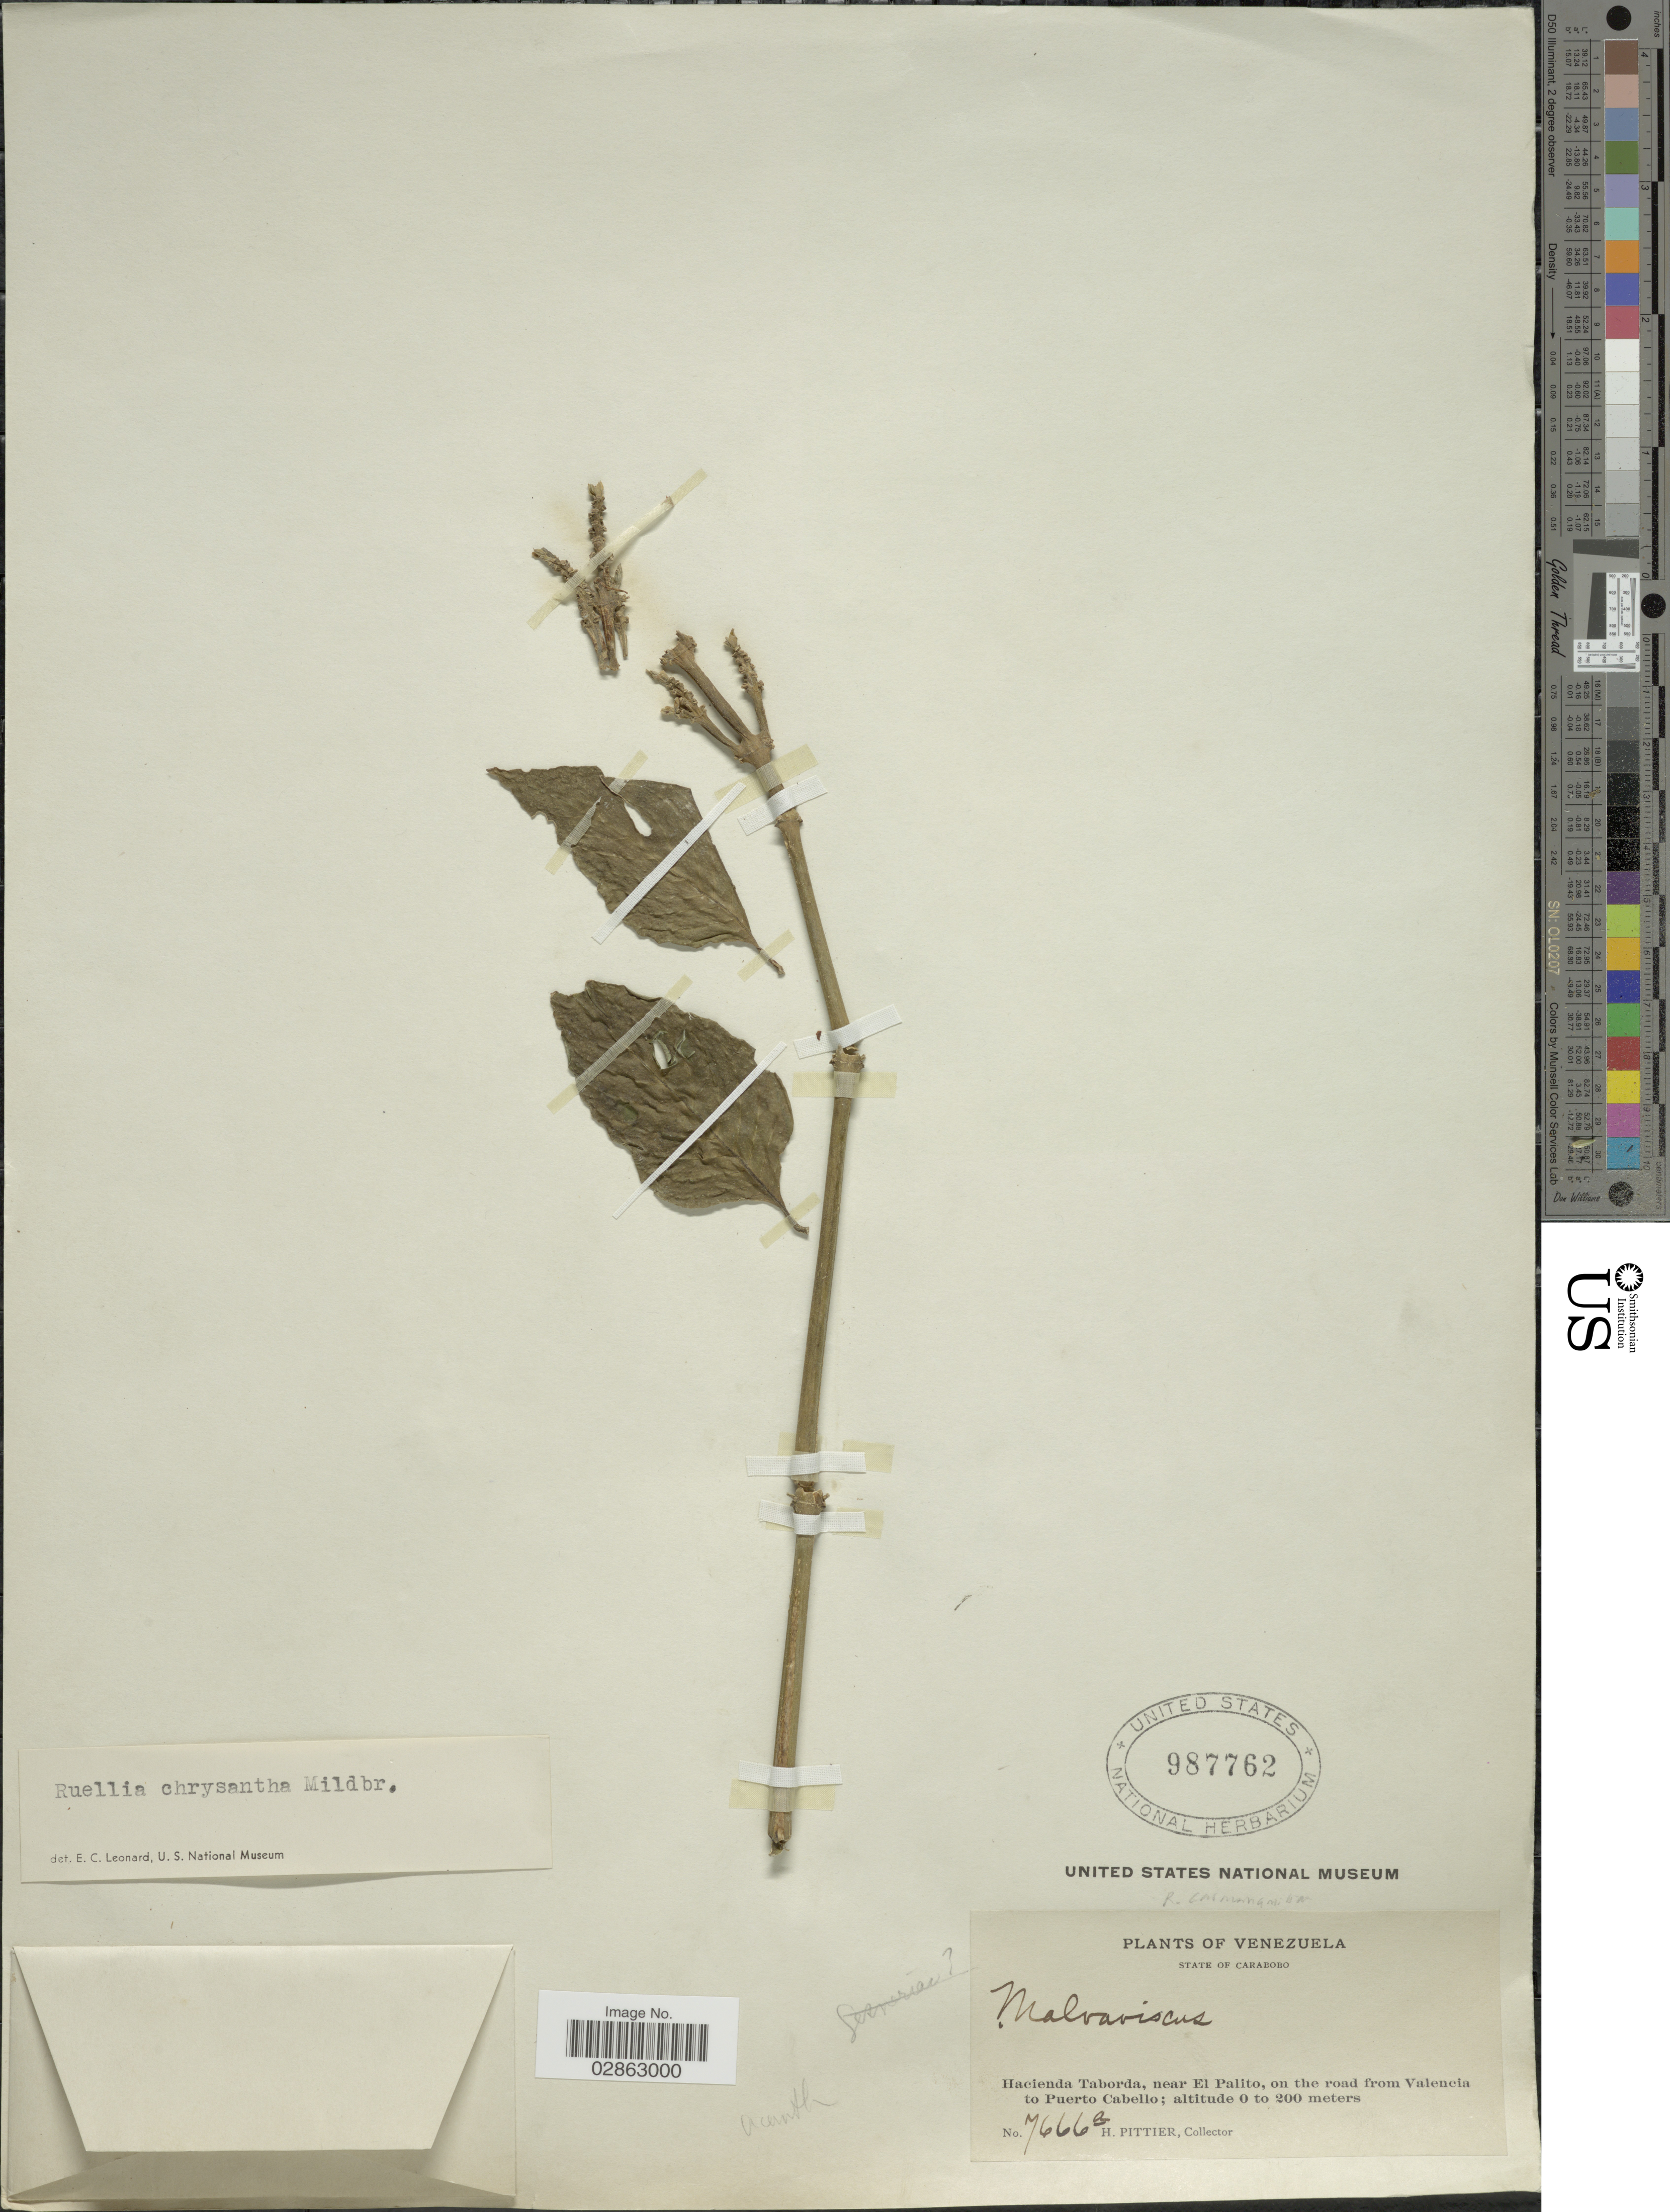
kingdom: Plantae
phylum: Tracheophyta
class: Magnoliopsida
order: Lamiales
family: Acanthaceae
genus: Ruellia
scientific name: Ruellia sp.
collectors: H. F. Pittier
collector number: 7666a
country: Venezuela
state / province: Carabobo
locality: Hacienda Taborda, near El Palito, on the road from Valencia to Puerto Cabello.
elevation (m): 0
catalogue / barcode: US 987762